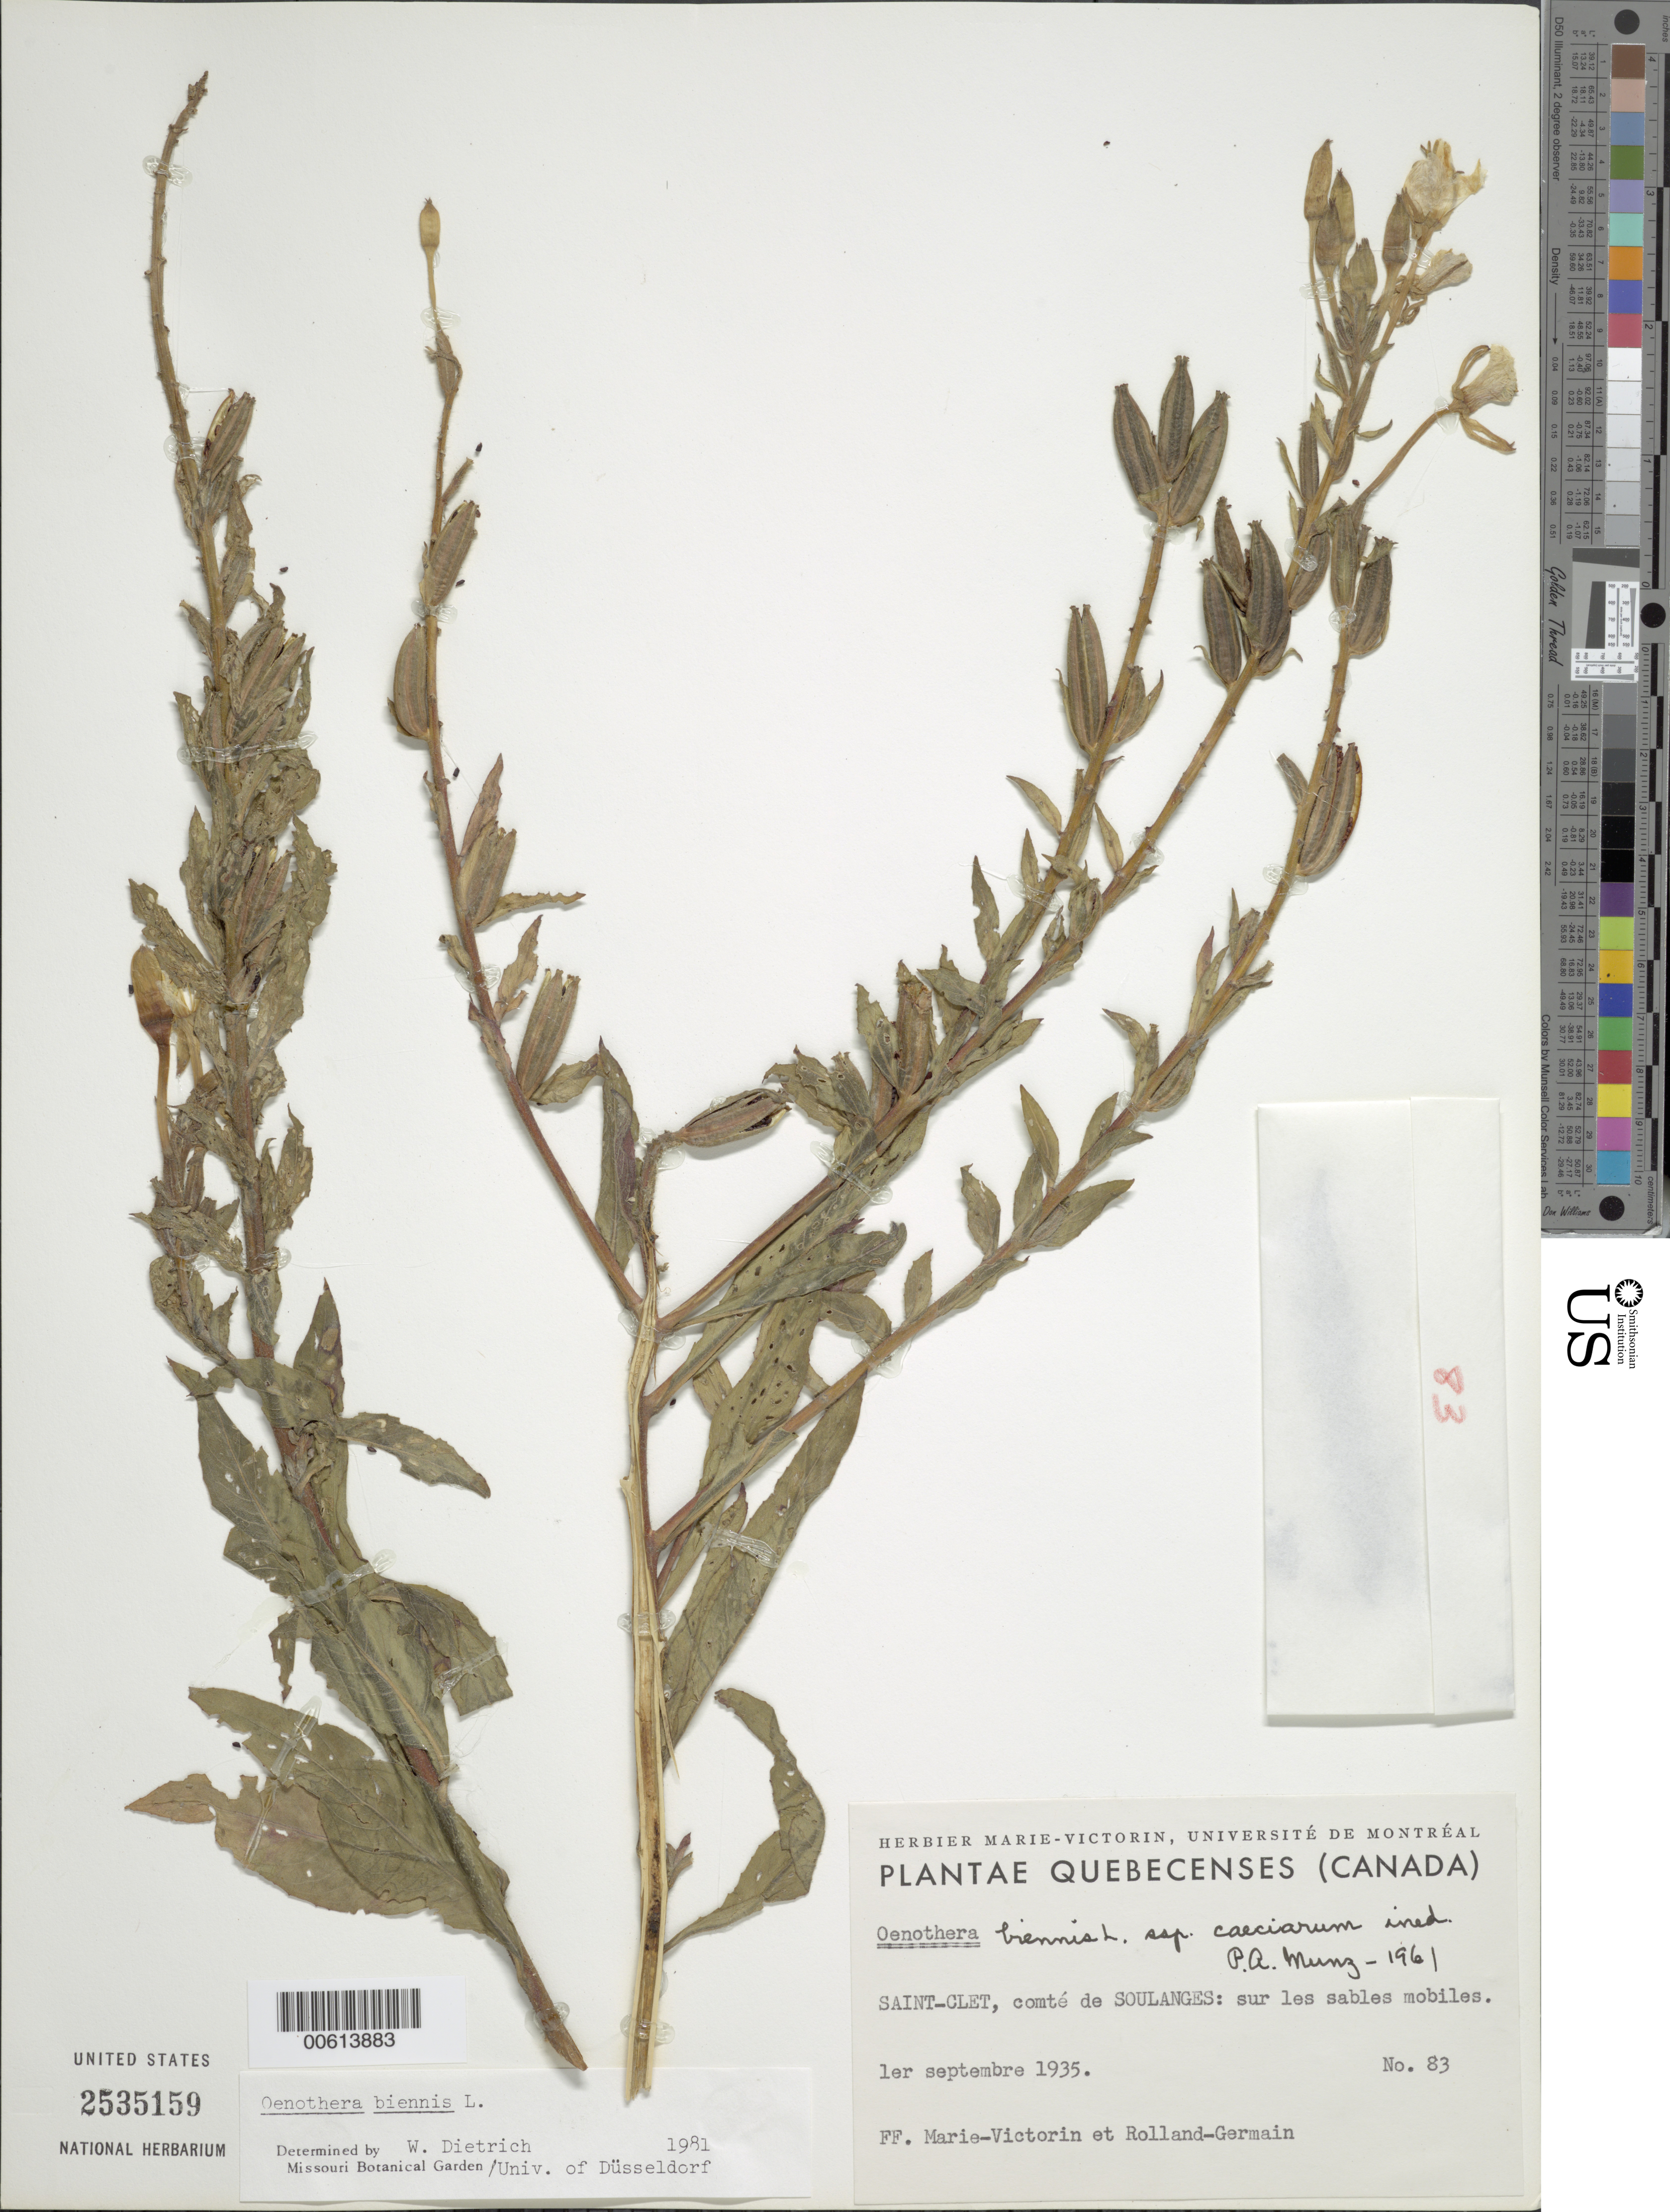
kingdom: Plantae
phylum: Tracheophyta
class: Magnoliopsida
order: Myrtales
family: Onagraceae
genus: Oenothera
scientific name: Oenothera biennis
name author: L.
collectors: Fr. Marie-Victorin & Rolland-Germain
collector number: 83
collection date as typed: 01 Sep 1935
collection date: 1935-09-01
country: Canada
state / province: Quebec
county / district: Vaudreuil-Soulanges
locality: Saint Clet, comte de Soulanges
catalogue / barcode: US 2535159